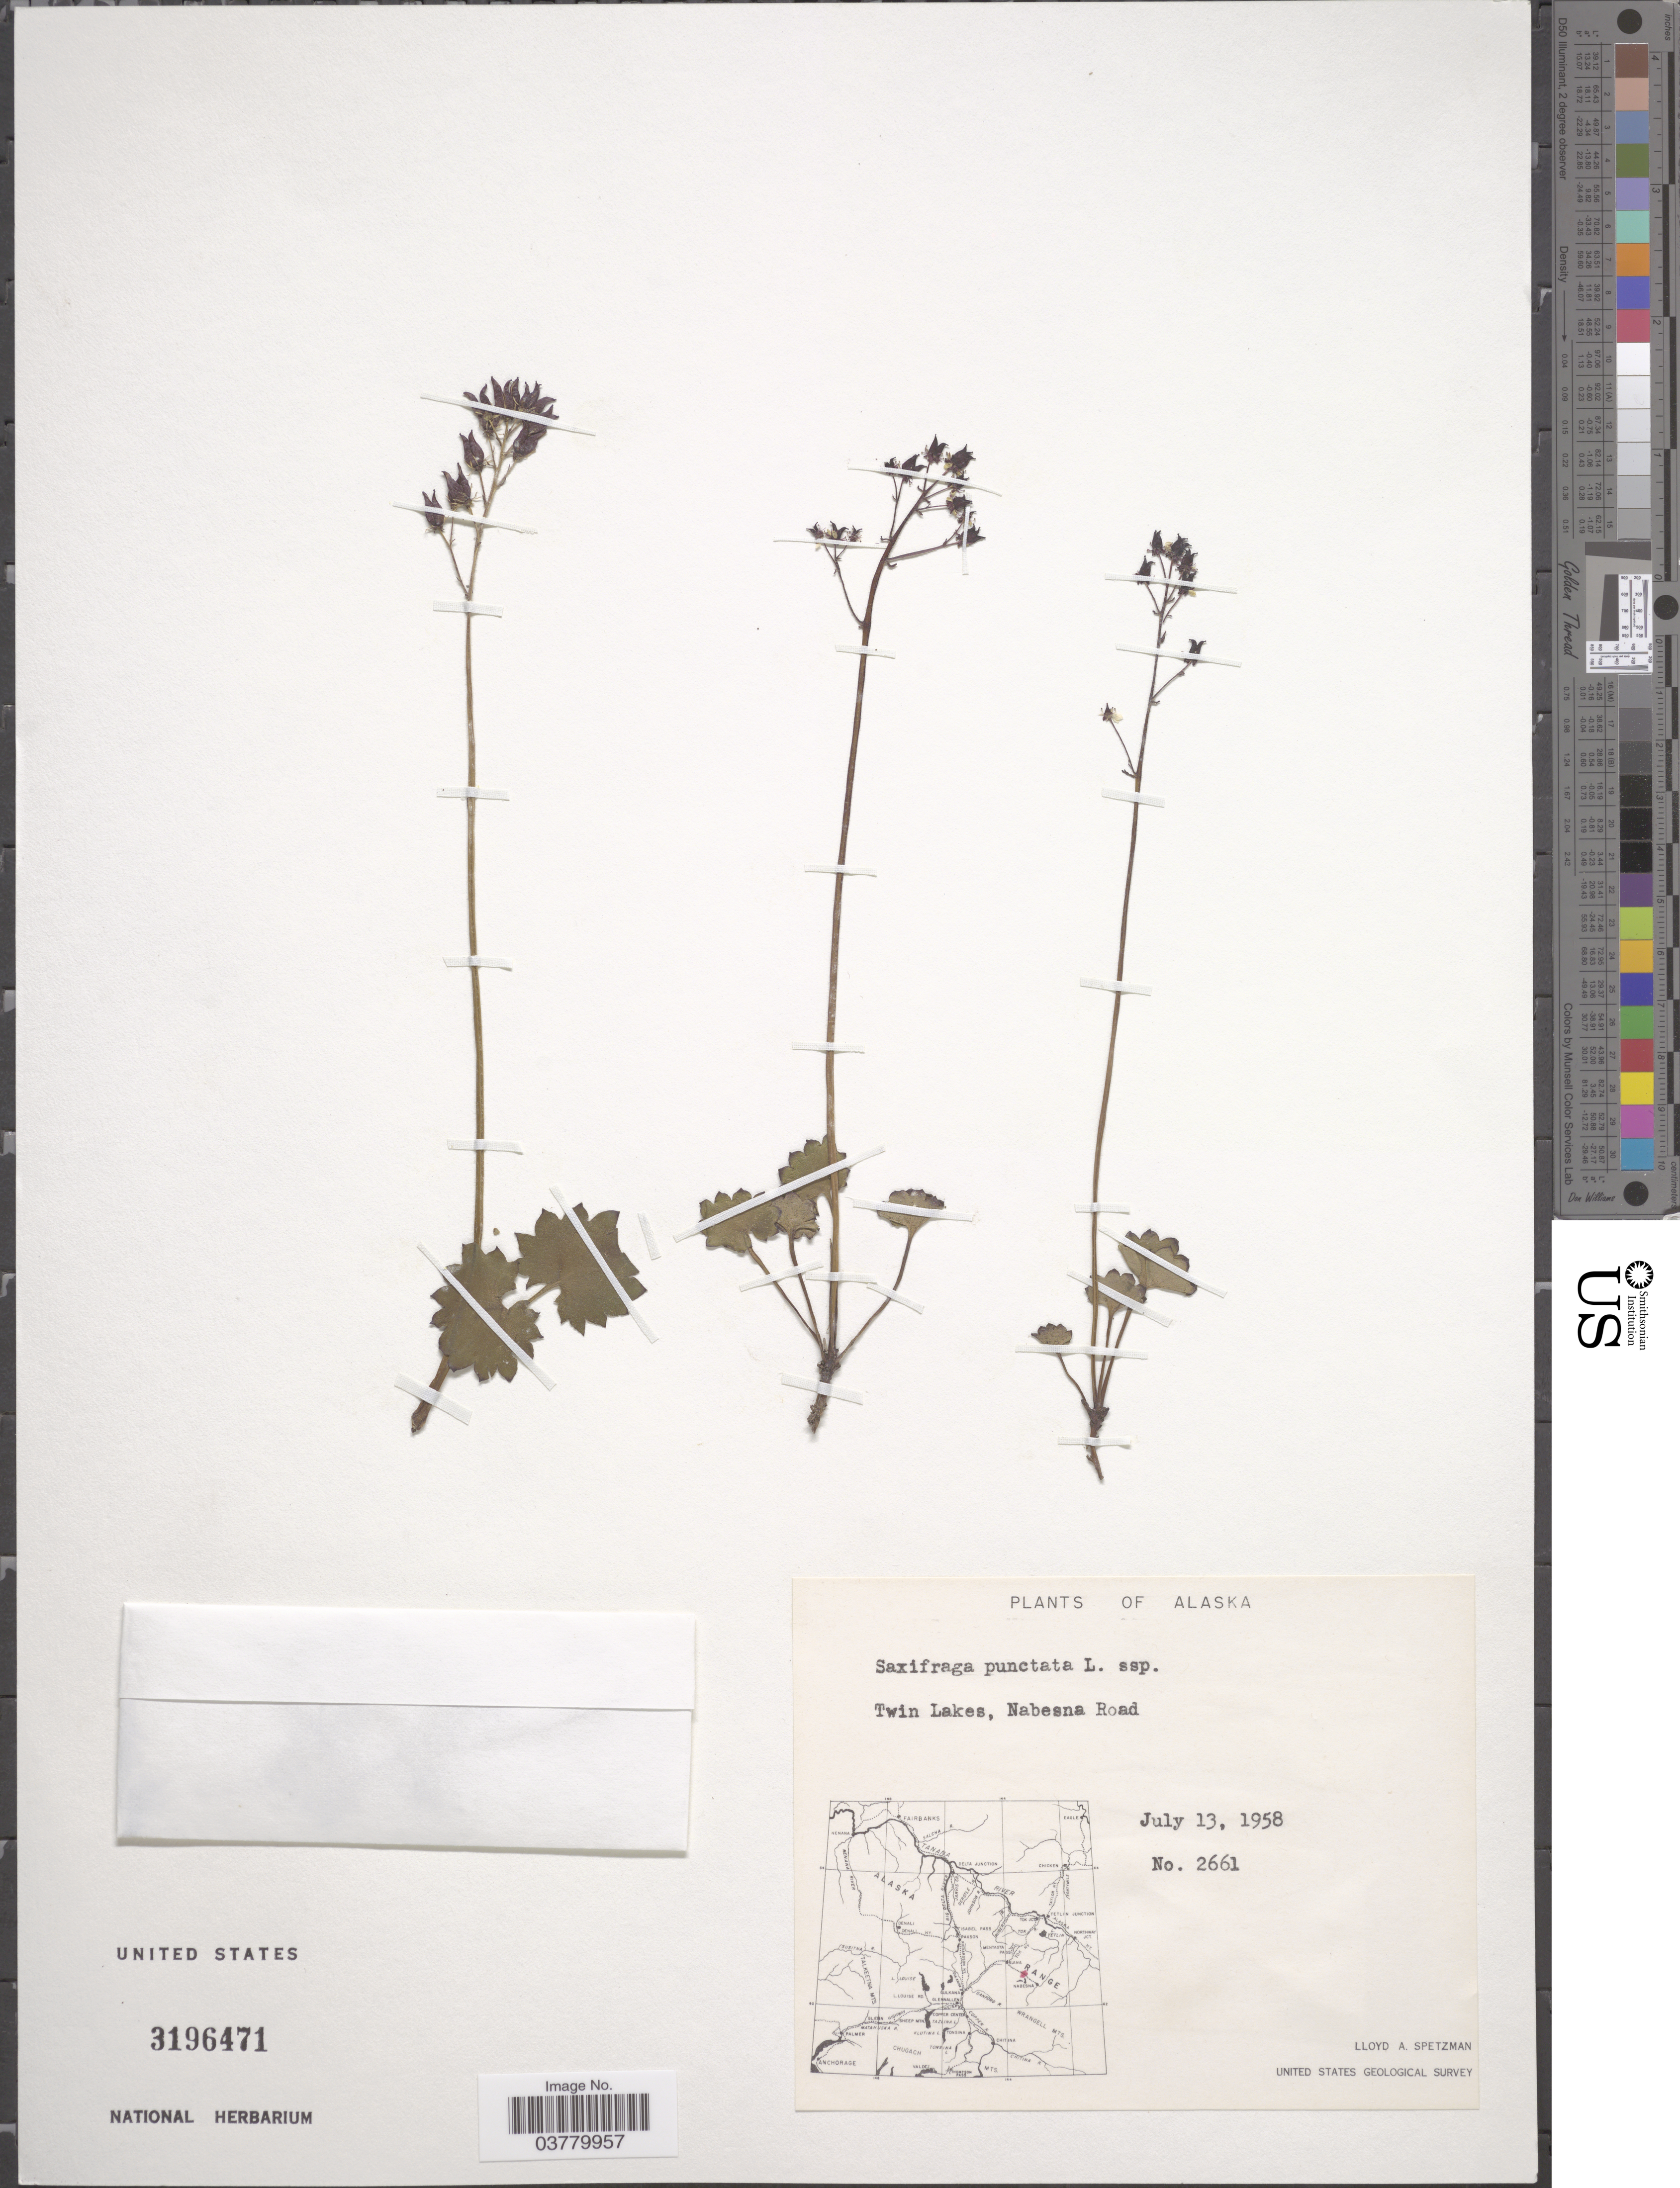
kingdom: Plantae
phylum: Tracheophyta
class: Magnoliopsida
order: Saxifragales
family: Saxifragaceae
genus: Micranthes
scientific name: Micranthes nelsoniana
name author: (D. Don) Small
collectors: L. Spetzman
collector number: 2661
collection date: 1958-07-13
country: United States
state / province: Alaska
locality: Twin Lakes, Nabesna Road.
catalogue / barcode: US 3196471